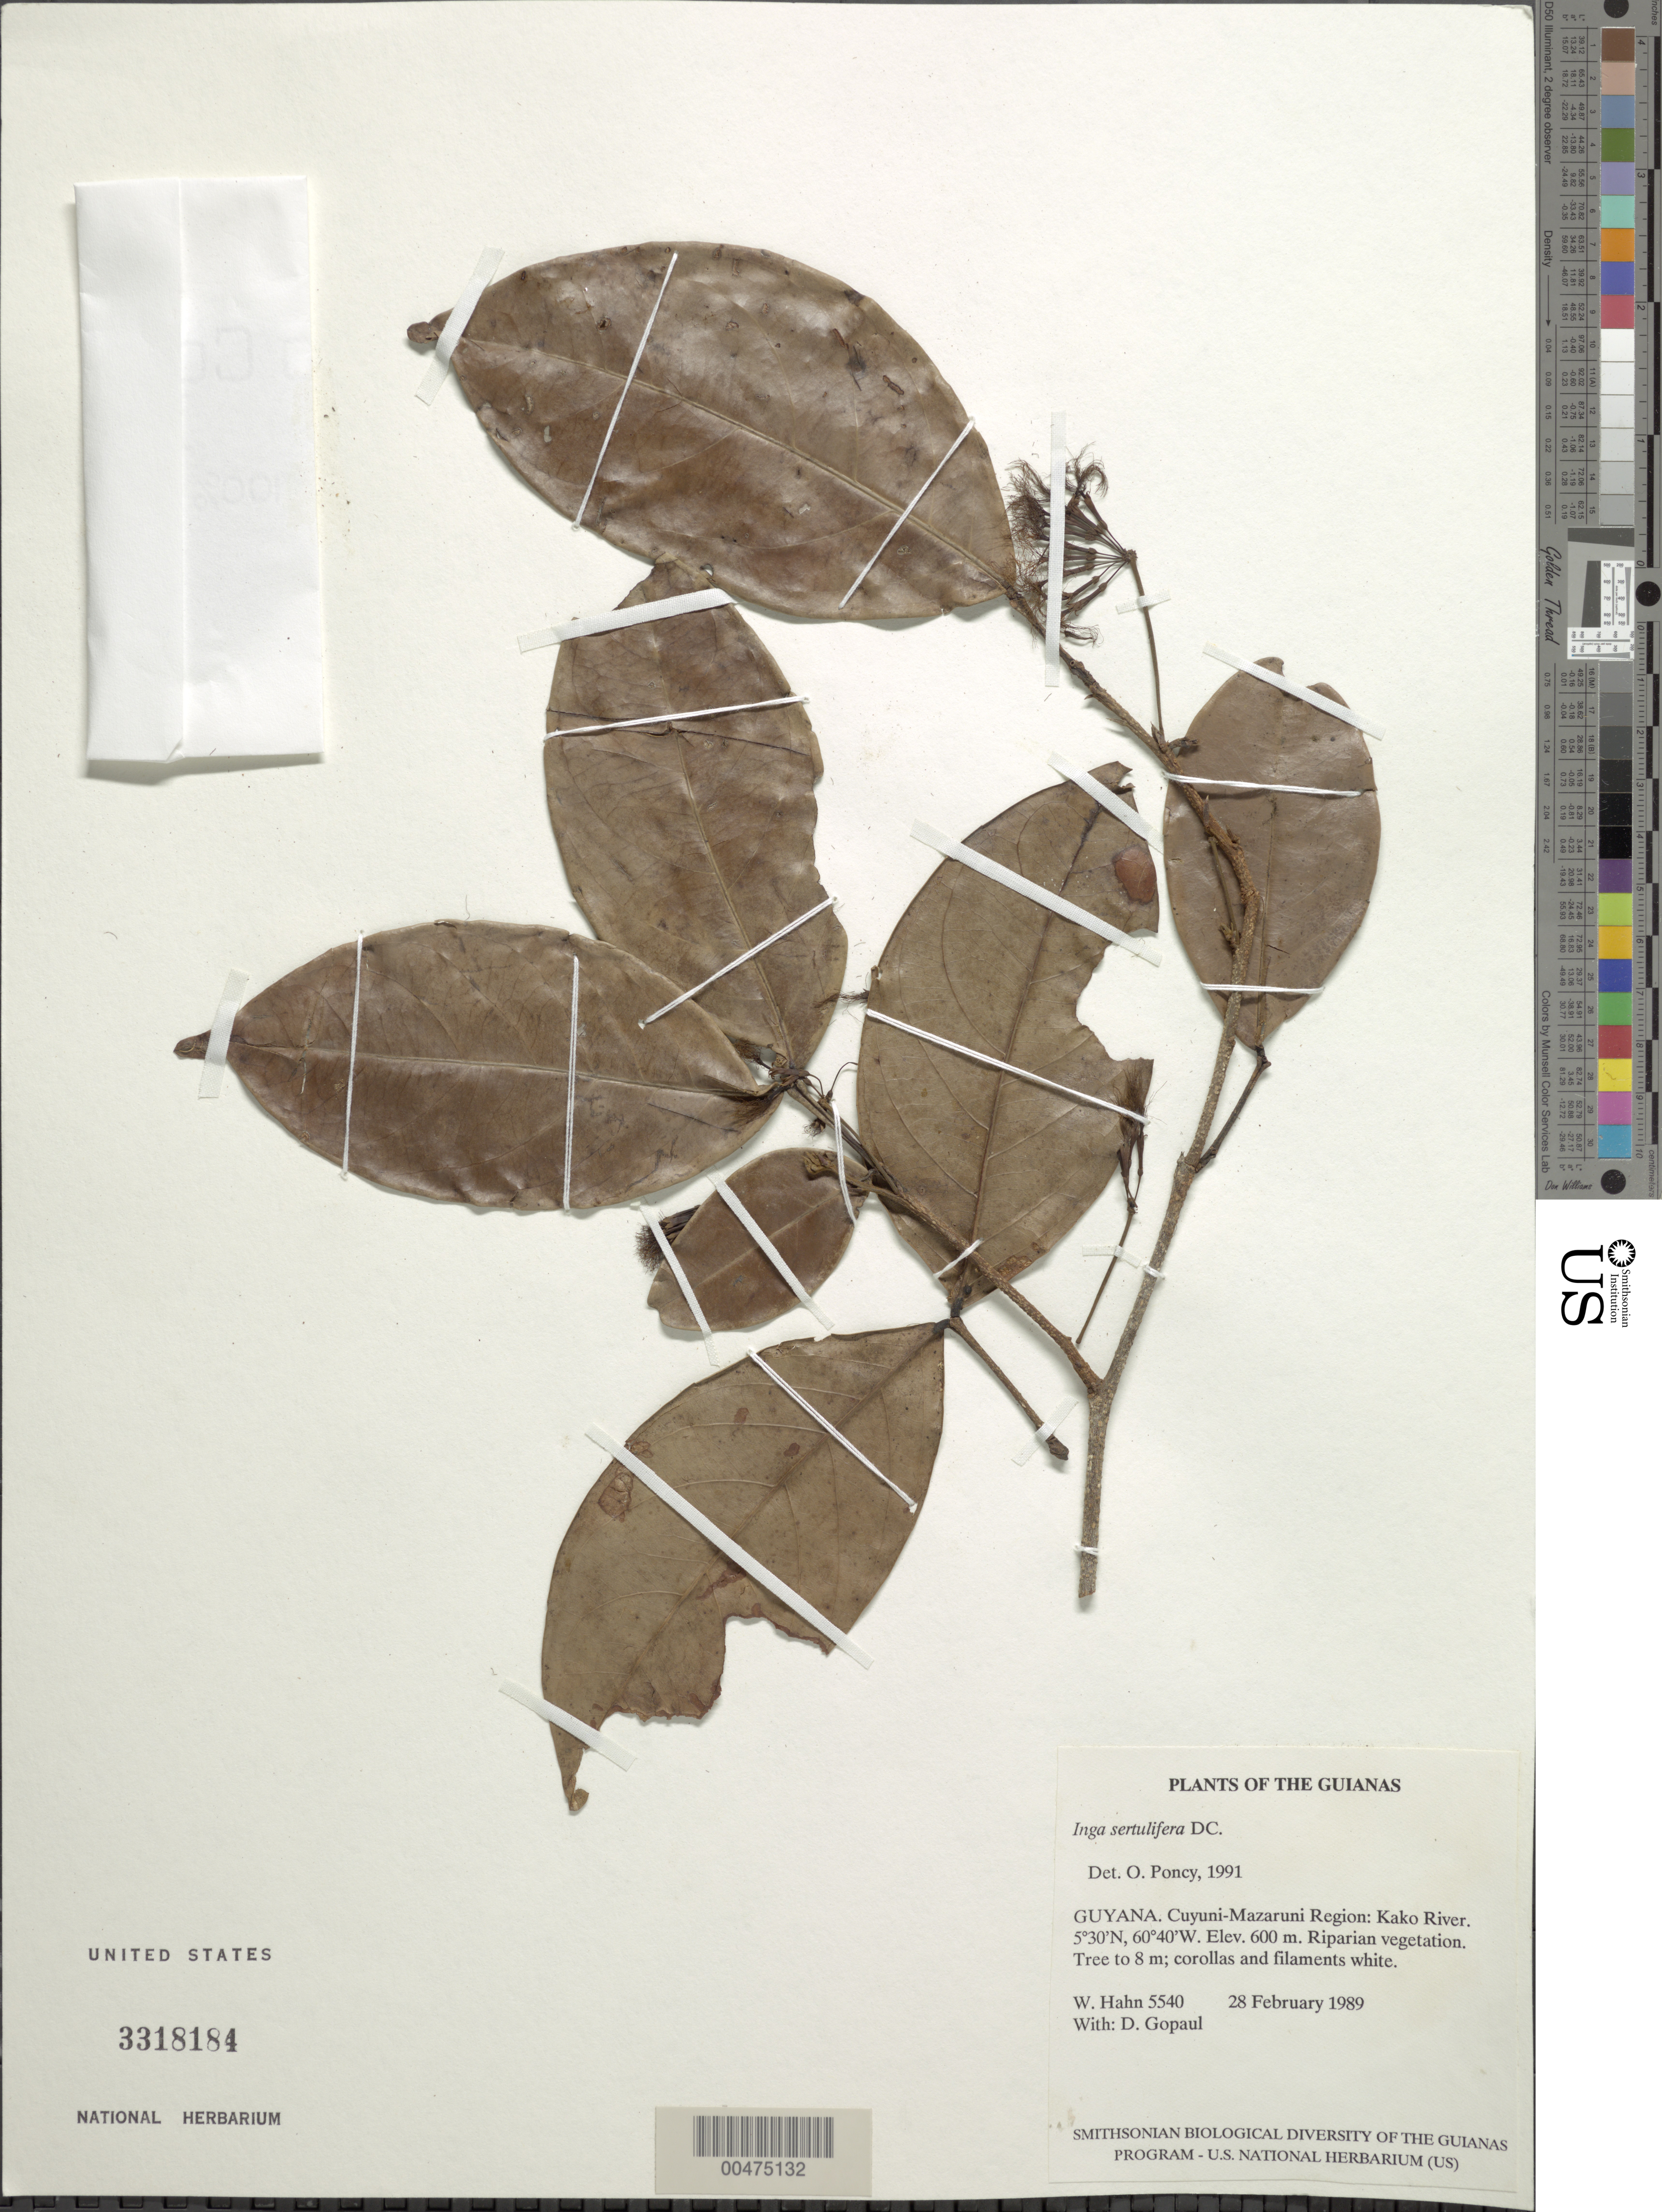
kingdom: Plantae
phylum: Tracheophyta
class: Magnoliopsida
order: Fabales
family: Fabaceae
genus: Inga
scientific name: Inga sertulifera subsp. sertulifera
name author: DC.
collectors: W. Hahn & D. Gopaul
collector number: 5540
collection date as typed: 28 February 1989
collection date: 1989-02-28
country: Guyana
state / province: Cuyuni-Mazaruni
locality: Kako River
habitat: Riparian vegetation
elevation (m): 600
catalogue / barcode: US 3318184